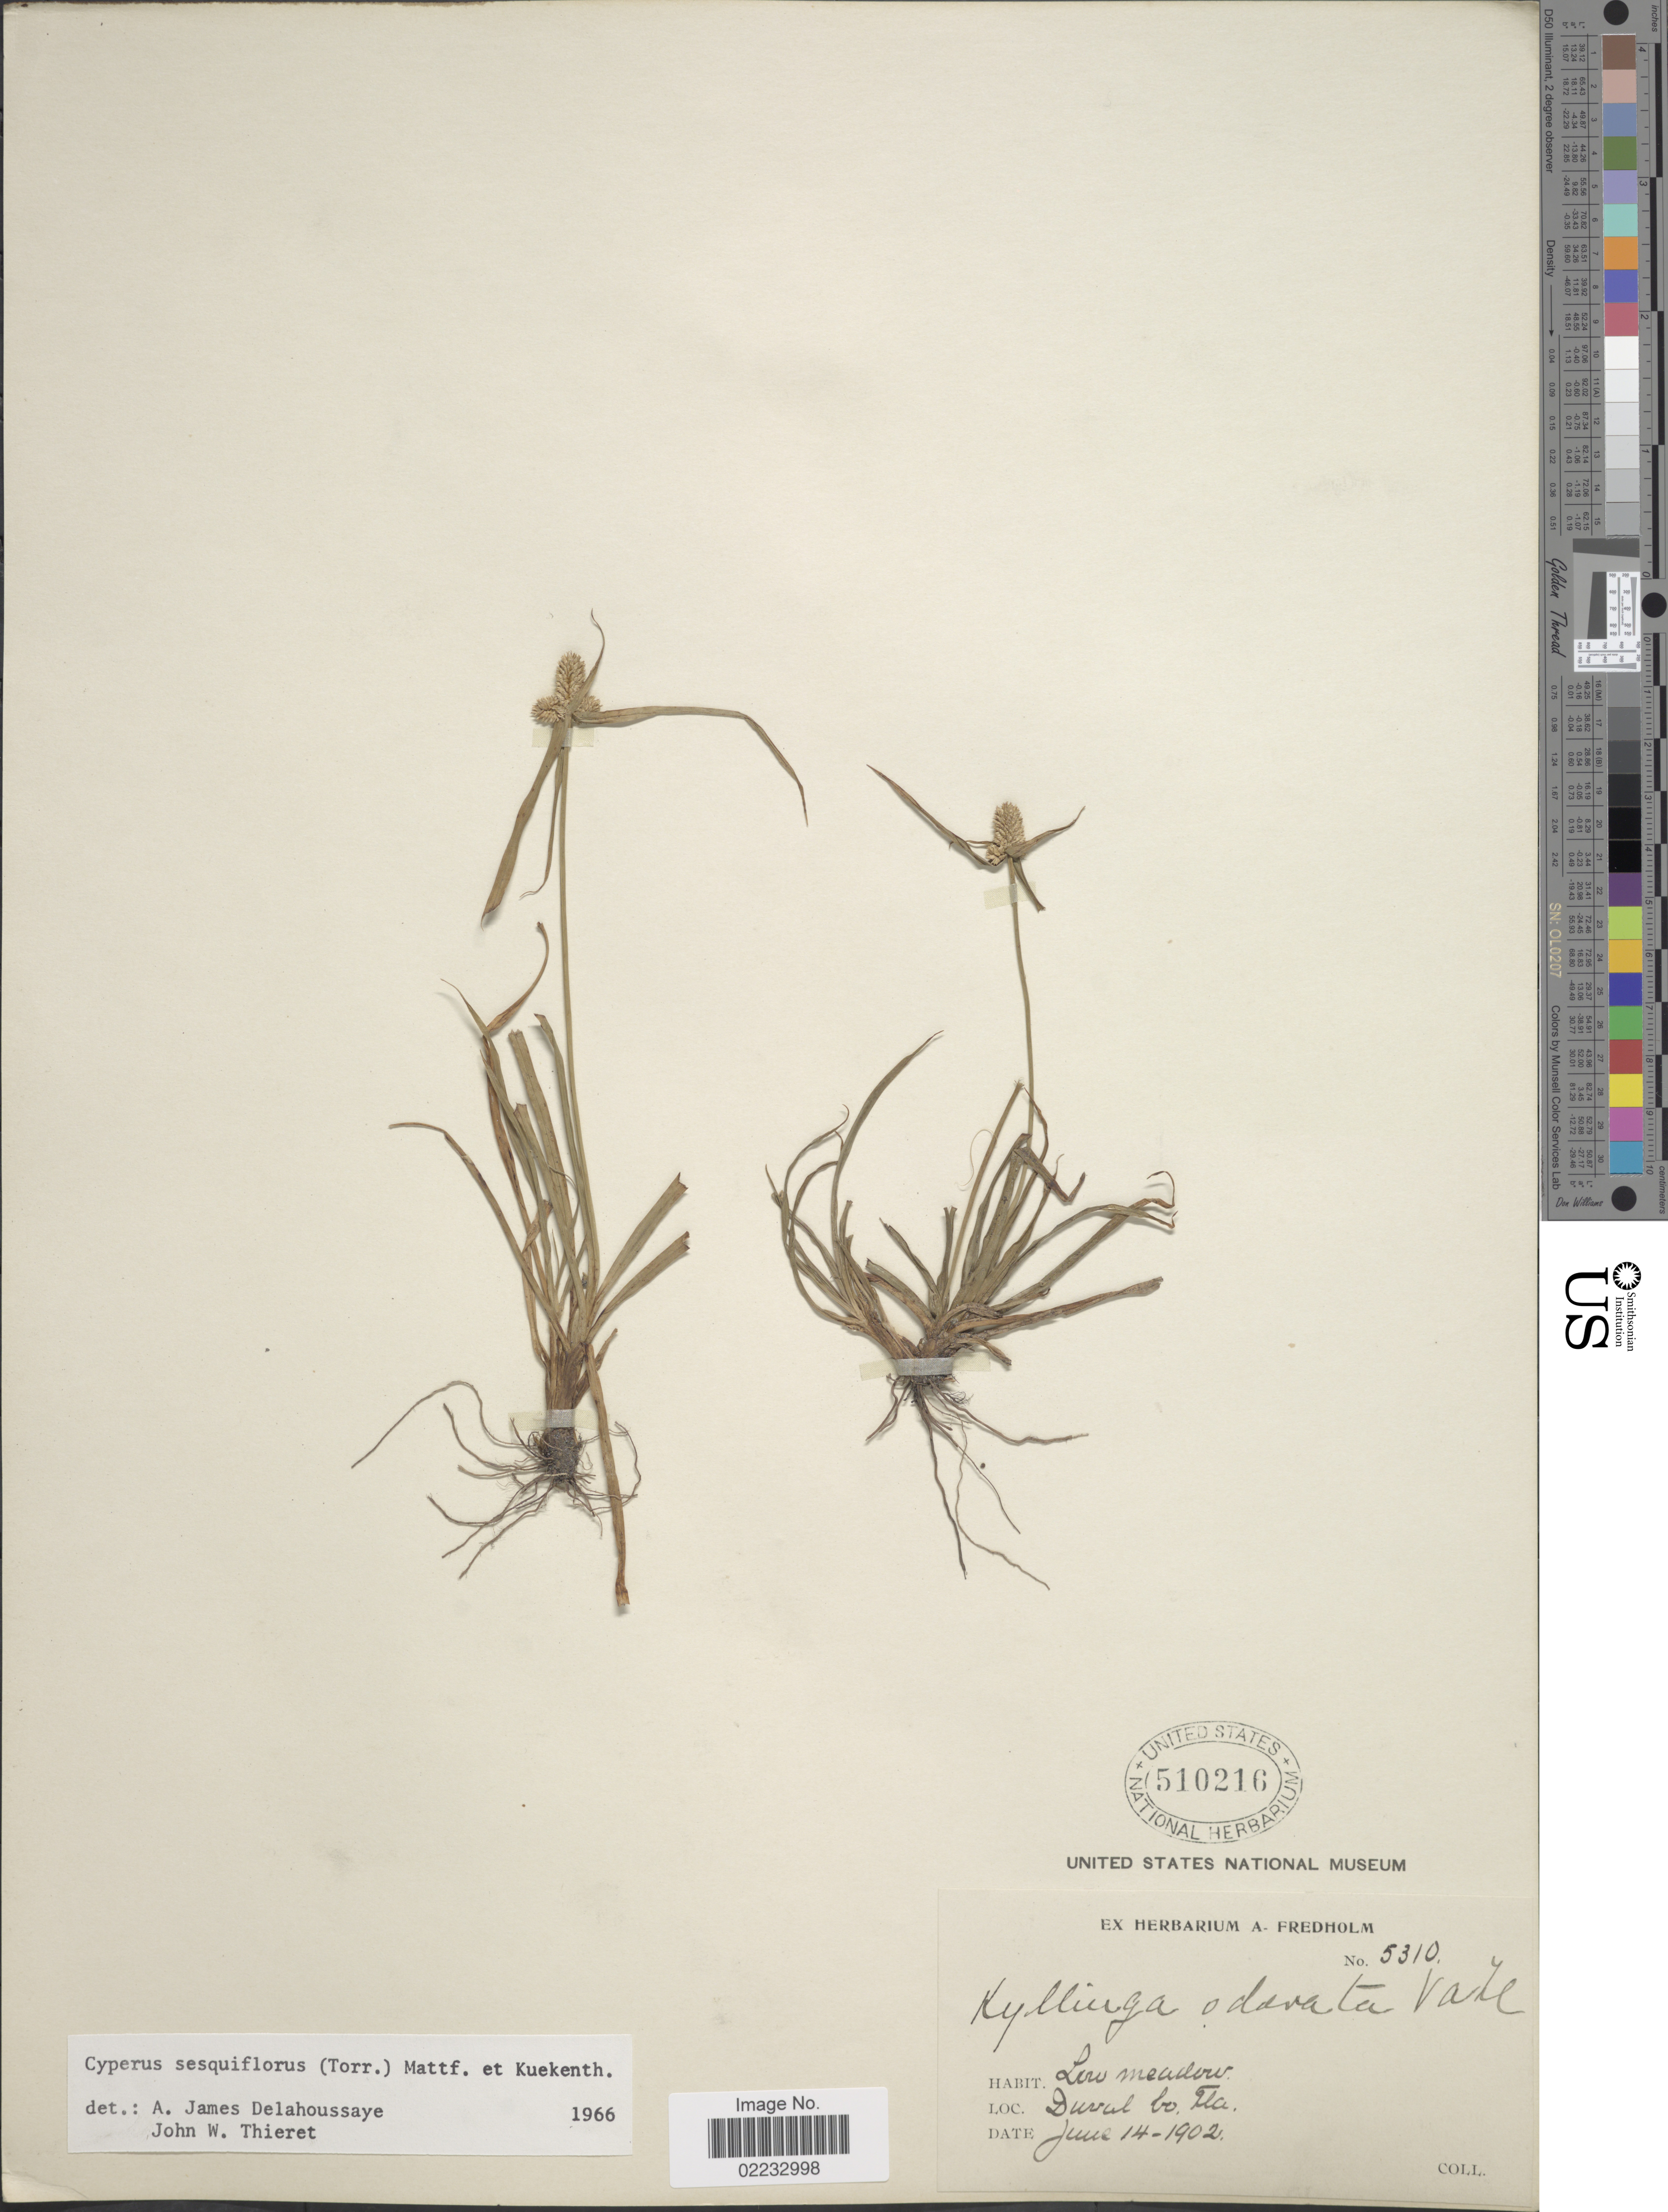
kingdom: Plantae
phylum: Tracheophyta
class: Liliopsida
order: Poales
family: Cyperaceae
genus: Cyperus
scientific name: Cyperus sesquiflorus subsp. sesquiflorus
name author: (Torr.) Mattf. & Kük.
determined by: Strong, M. T., (US), Smithsonian Institution - National Museum of Natural History (UNITED STATES)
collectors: ex Herb. A. Fredholm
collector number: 5310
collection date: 1902-06-14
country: United States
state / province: Florida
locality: Duval Co.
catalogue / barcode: US 510216